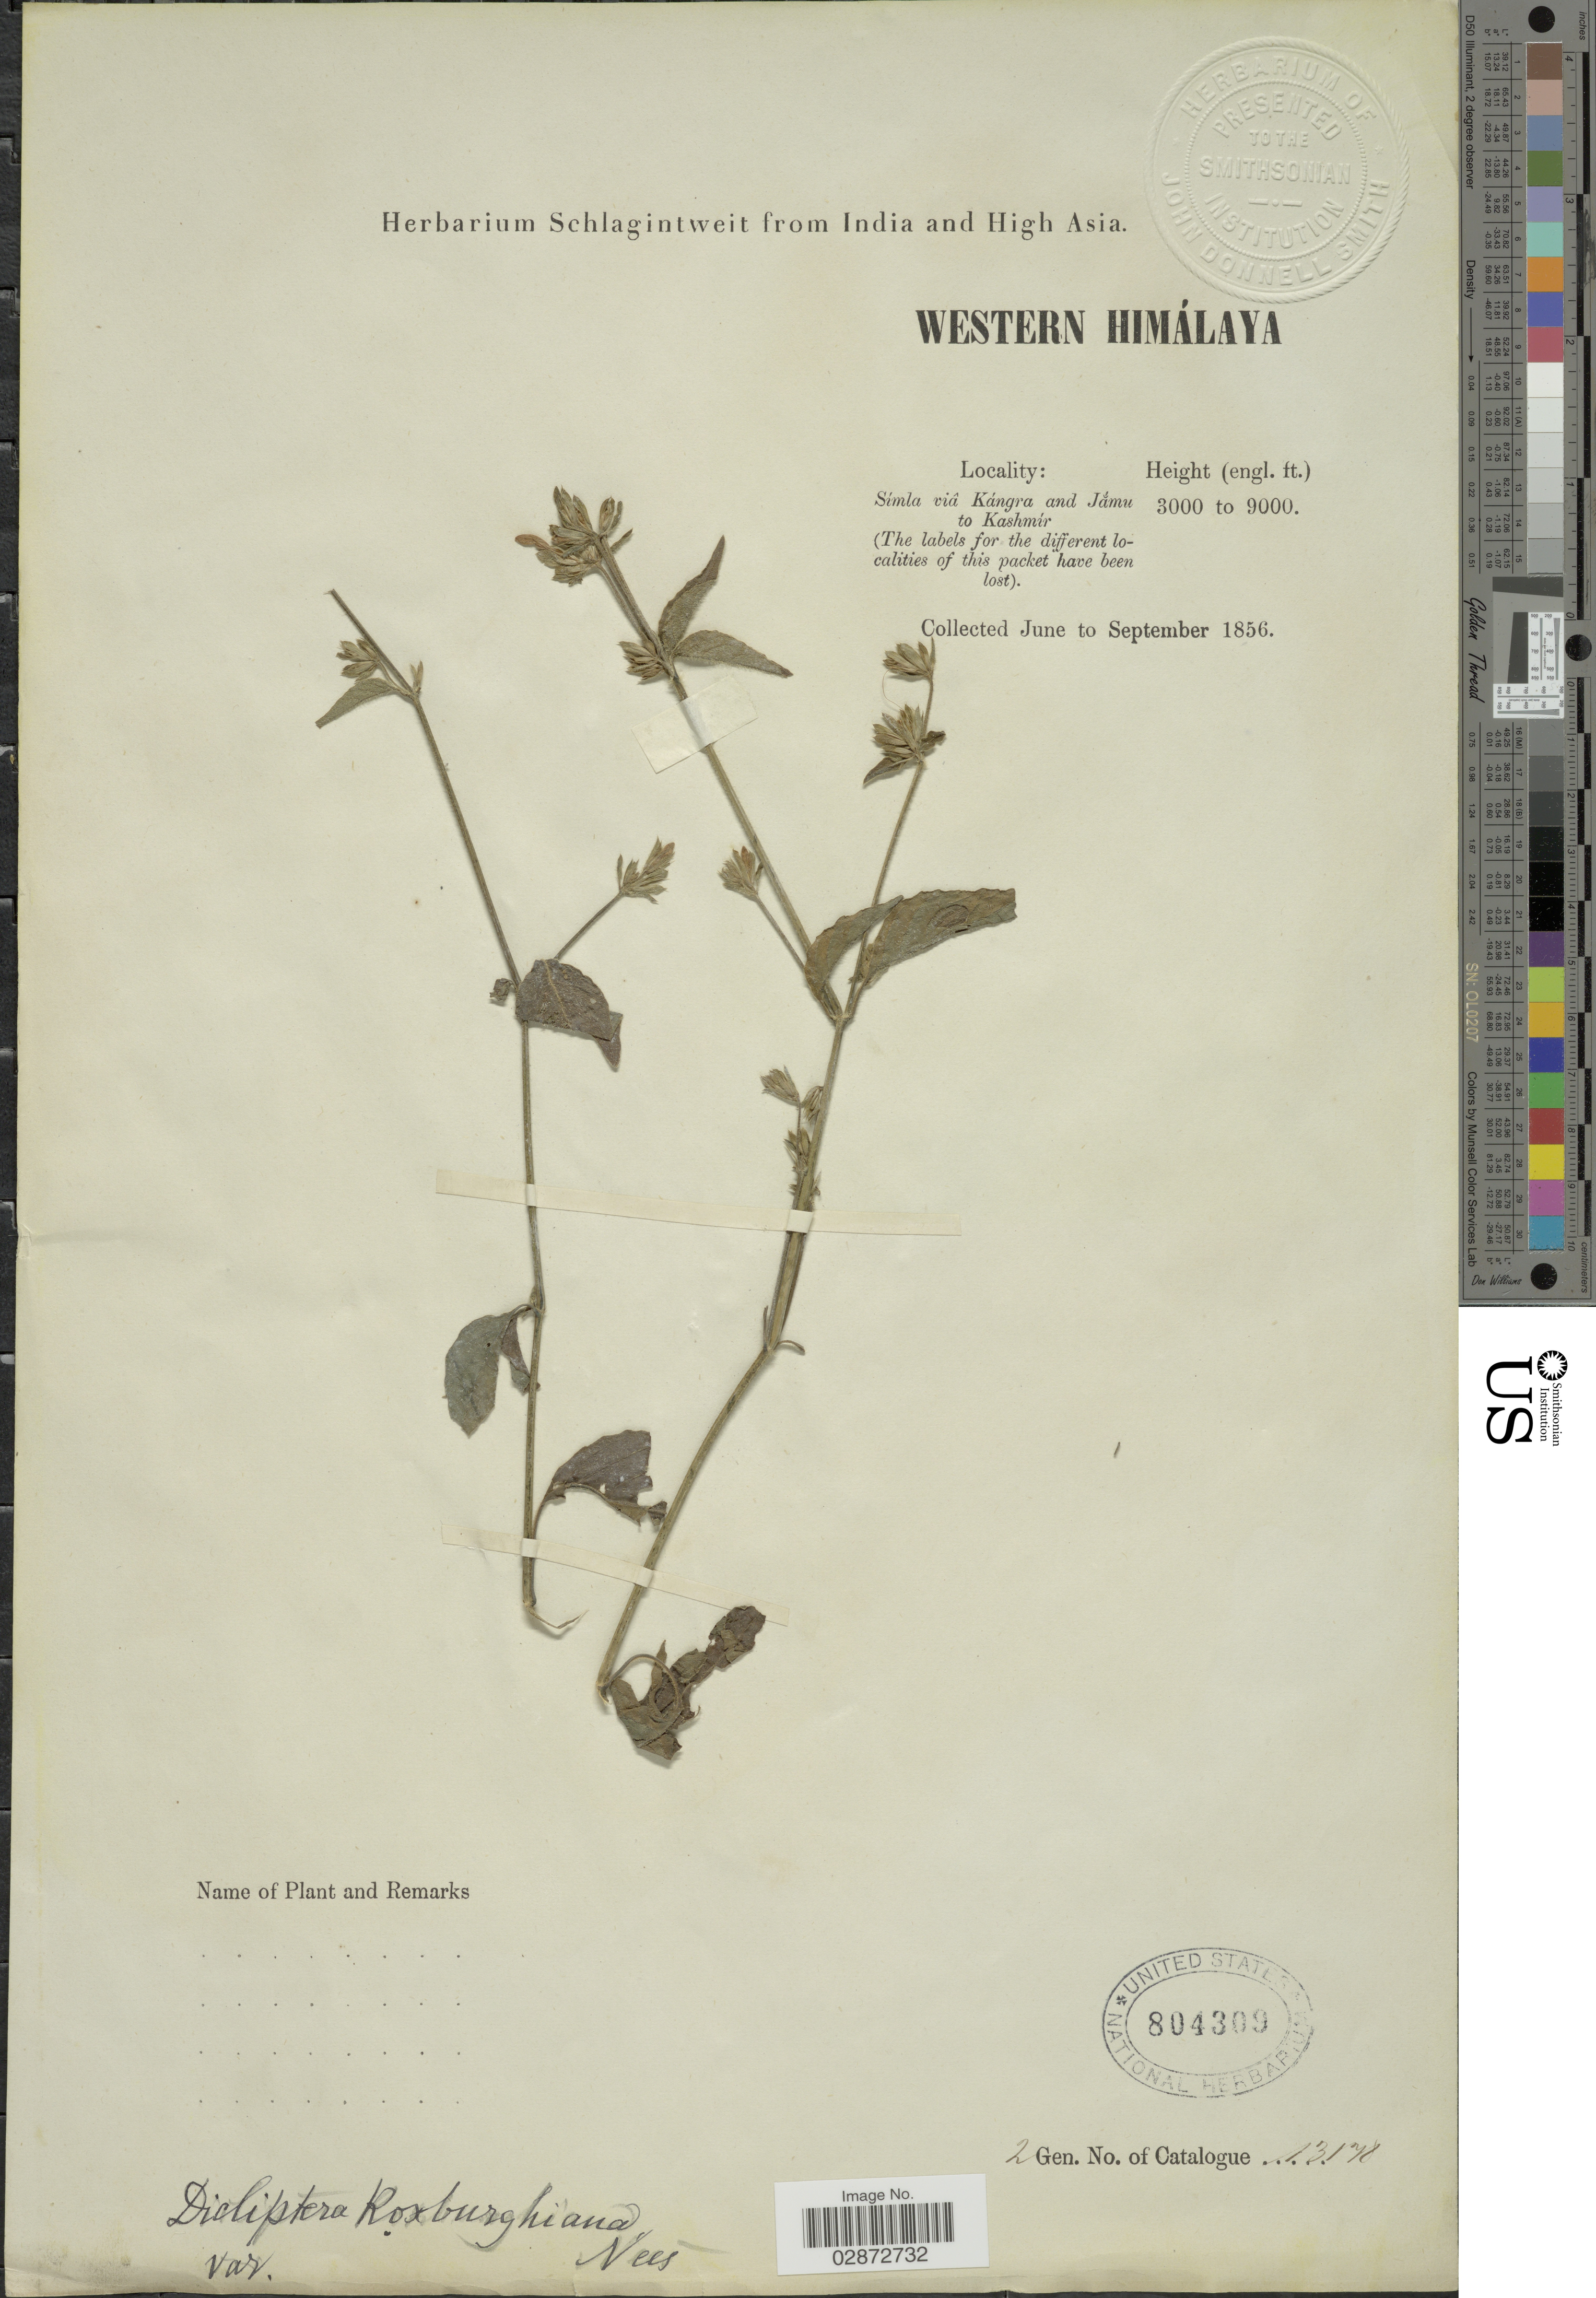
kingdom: Plantae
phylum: Tracheophyta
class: Magnoliopsida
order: Lamiales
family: Acanthaceae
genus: Dicliptera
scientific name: Dicliptera roxburghiana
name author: Nees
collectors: ex herb. Schlagintweit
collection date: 1856-06/1856-09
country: India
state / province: Jammu and Kashmir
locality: Western Himálaya. Simla viâ Kángra and Jâmu to Kashmír.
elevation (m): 914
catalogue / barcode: US 804309